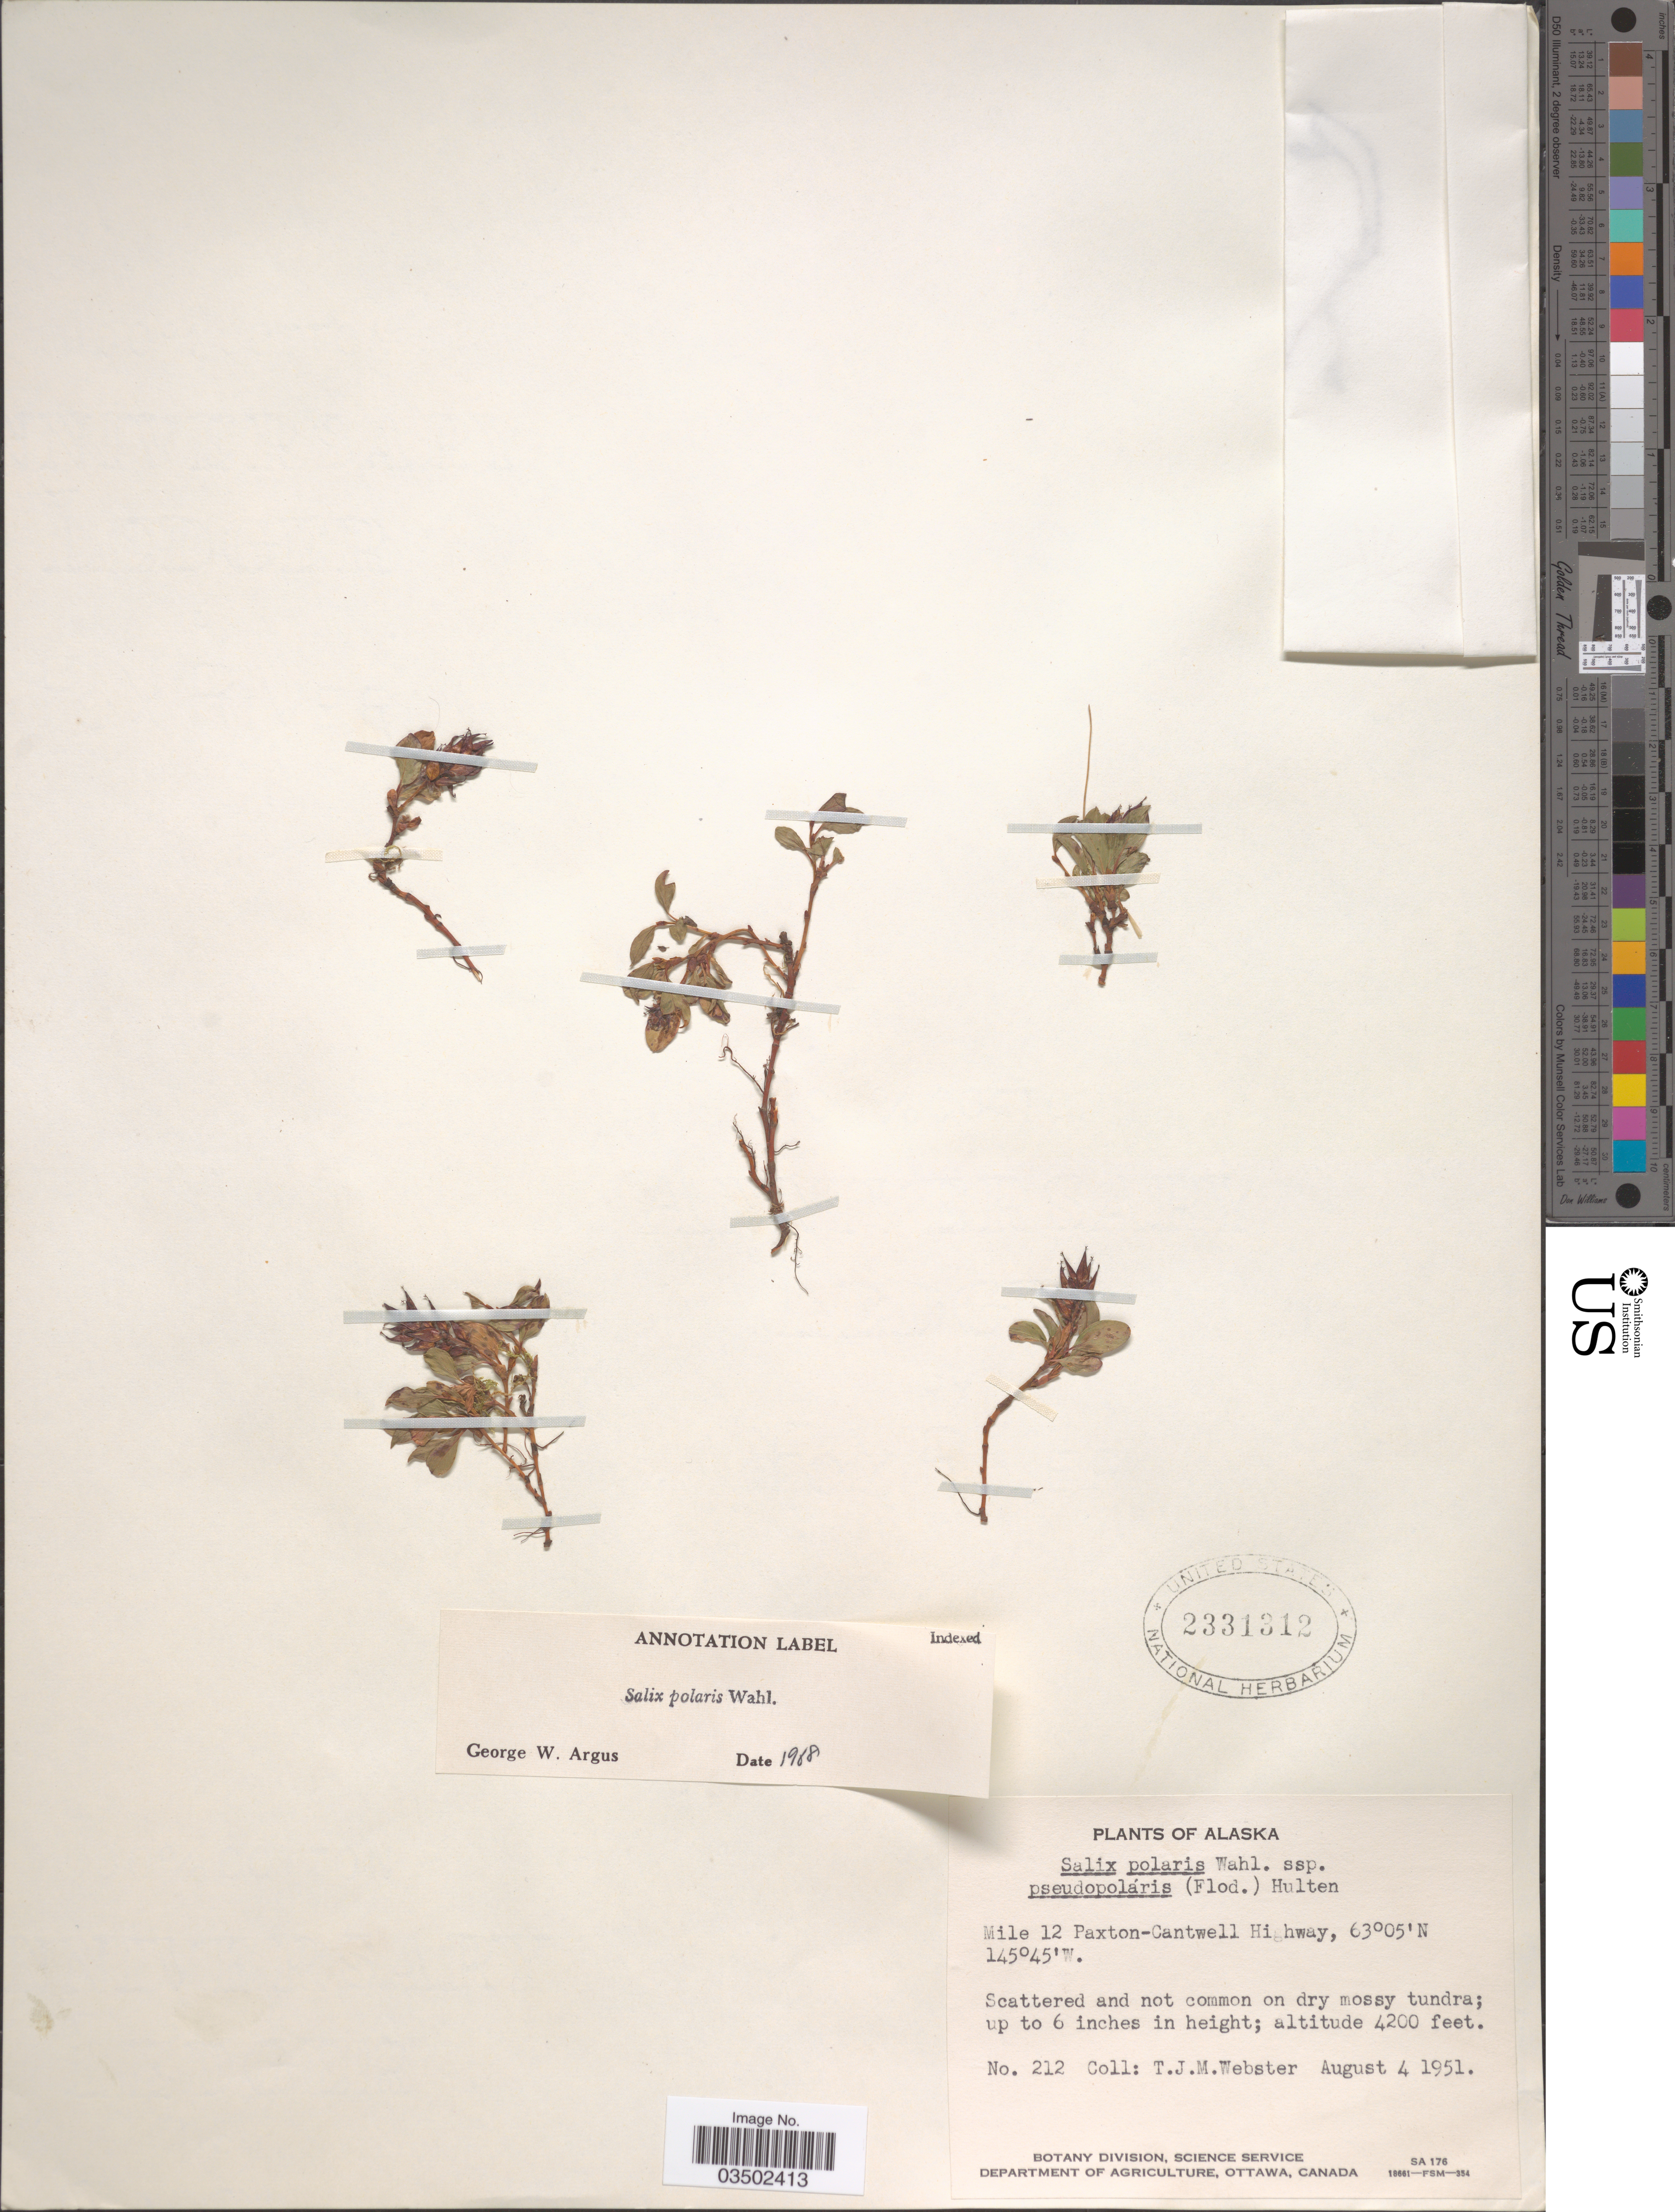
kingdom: Plantae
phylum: Tracheophyta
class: Magnoliopsida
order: Malpighiales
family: Salicaceae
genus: Salix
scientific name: Salix polaris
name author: Wahlenb.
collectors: T. J. Webster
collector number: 212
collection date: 1951-08-04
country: United States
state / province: Alaska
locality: Mile 12 Paxton-Cantwell Highway.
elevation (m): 1280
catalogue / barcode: US 2331312